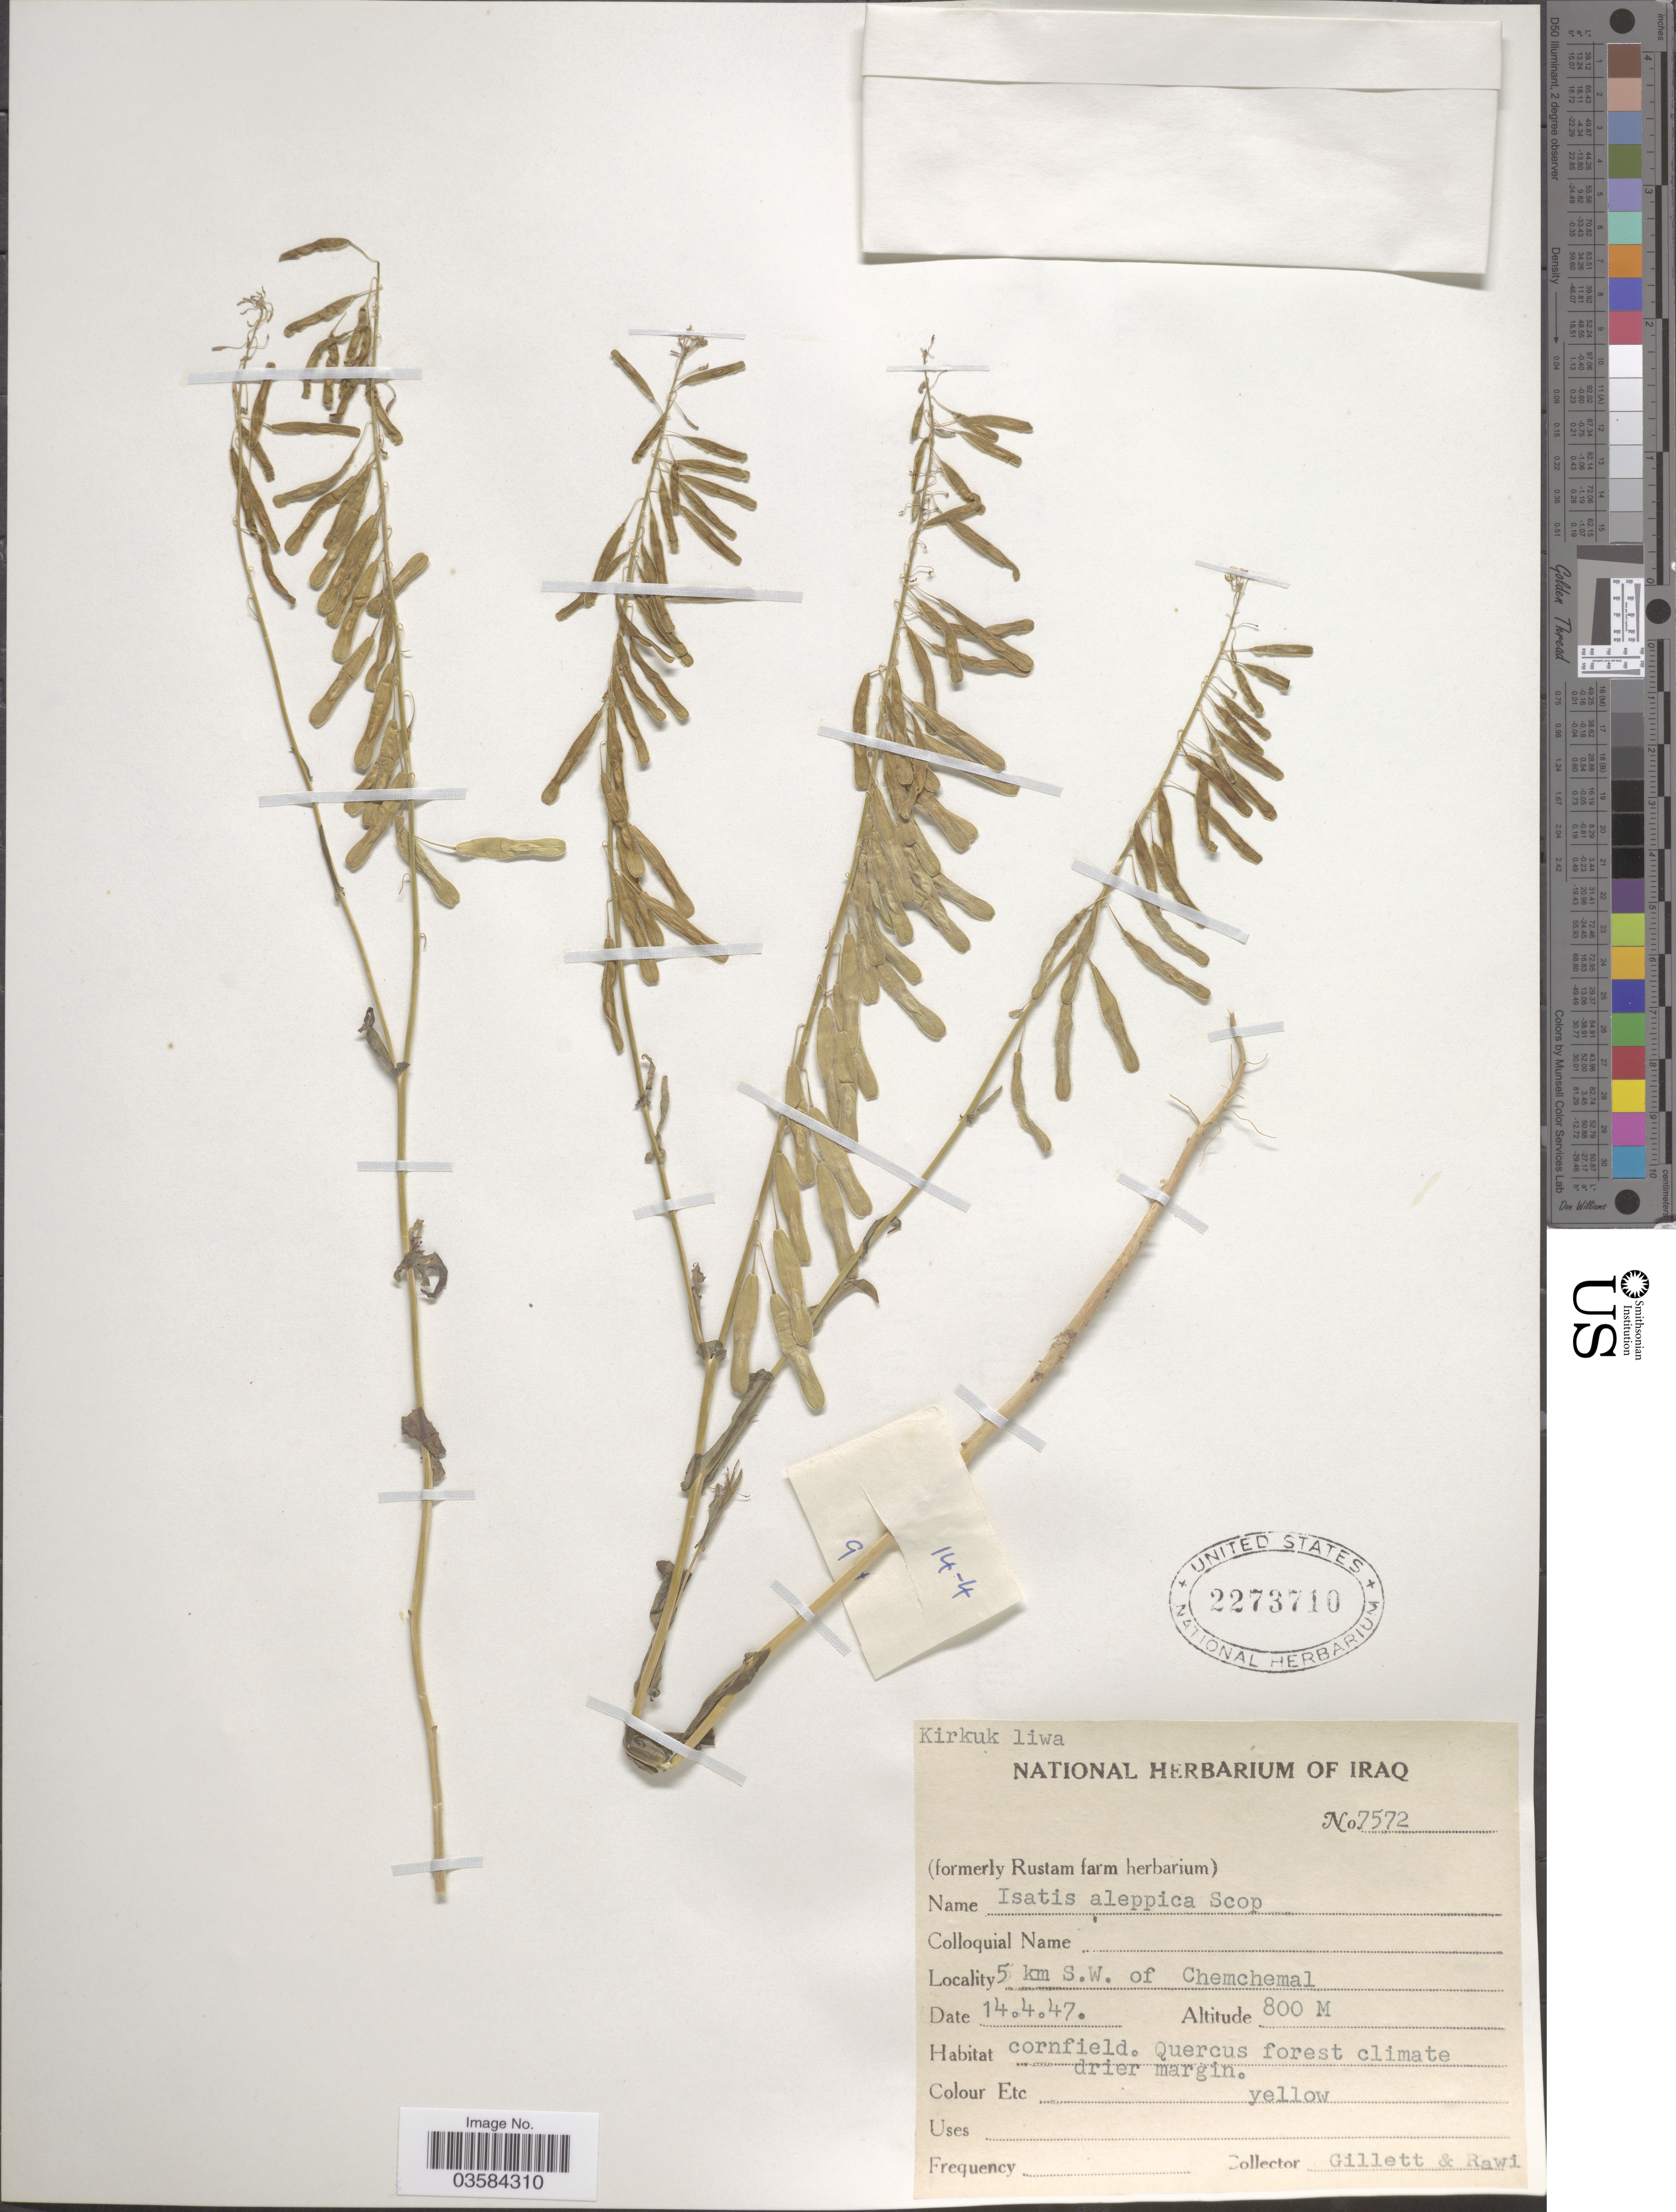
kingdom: Plantae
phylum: Tracheophyta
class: Magnoliopsida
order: Brassicales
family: Brassicaceae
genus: Isatis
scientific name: Isatis lusitanica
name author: L.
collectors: Gillett, -- & -. Rawi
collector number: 7572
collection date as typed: Transcribed d/m/y: 14/4/47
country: Iraq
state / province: Kirkūk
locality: Kirkuk liwa. 5 km S. W. of Chemchemal.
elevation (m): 800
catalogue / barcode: US 2273710